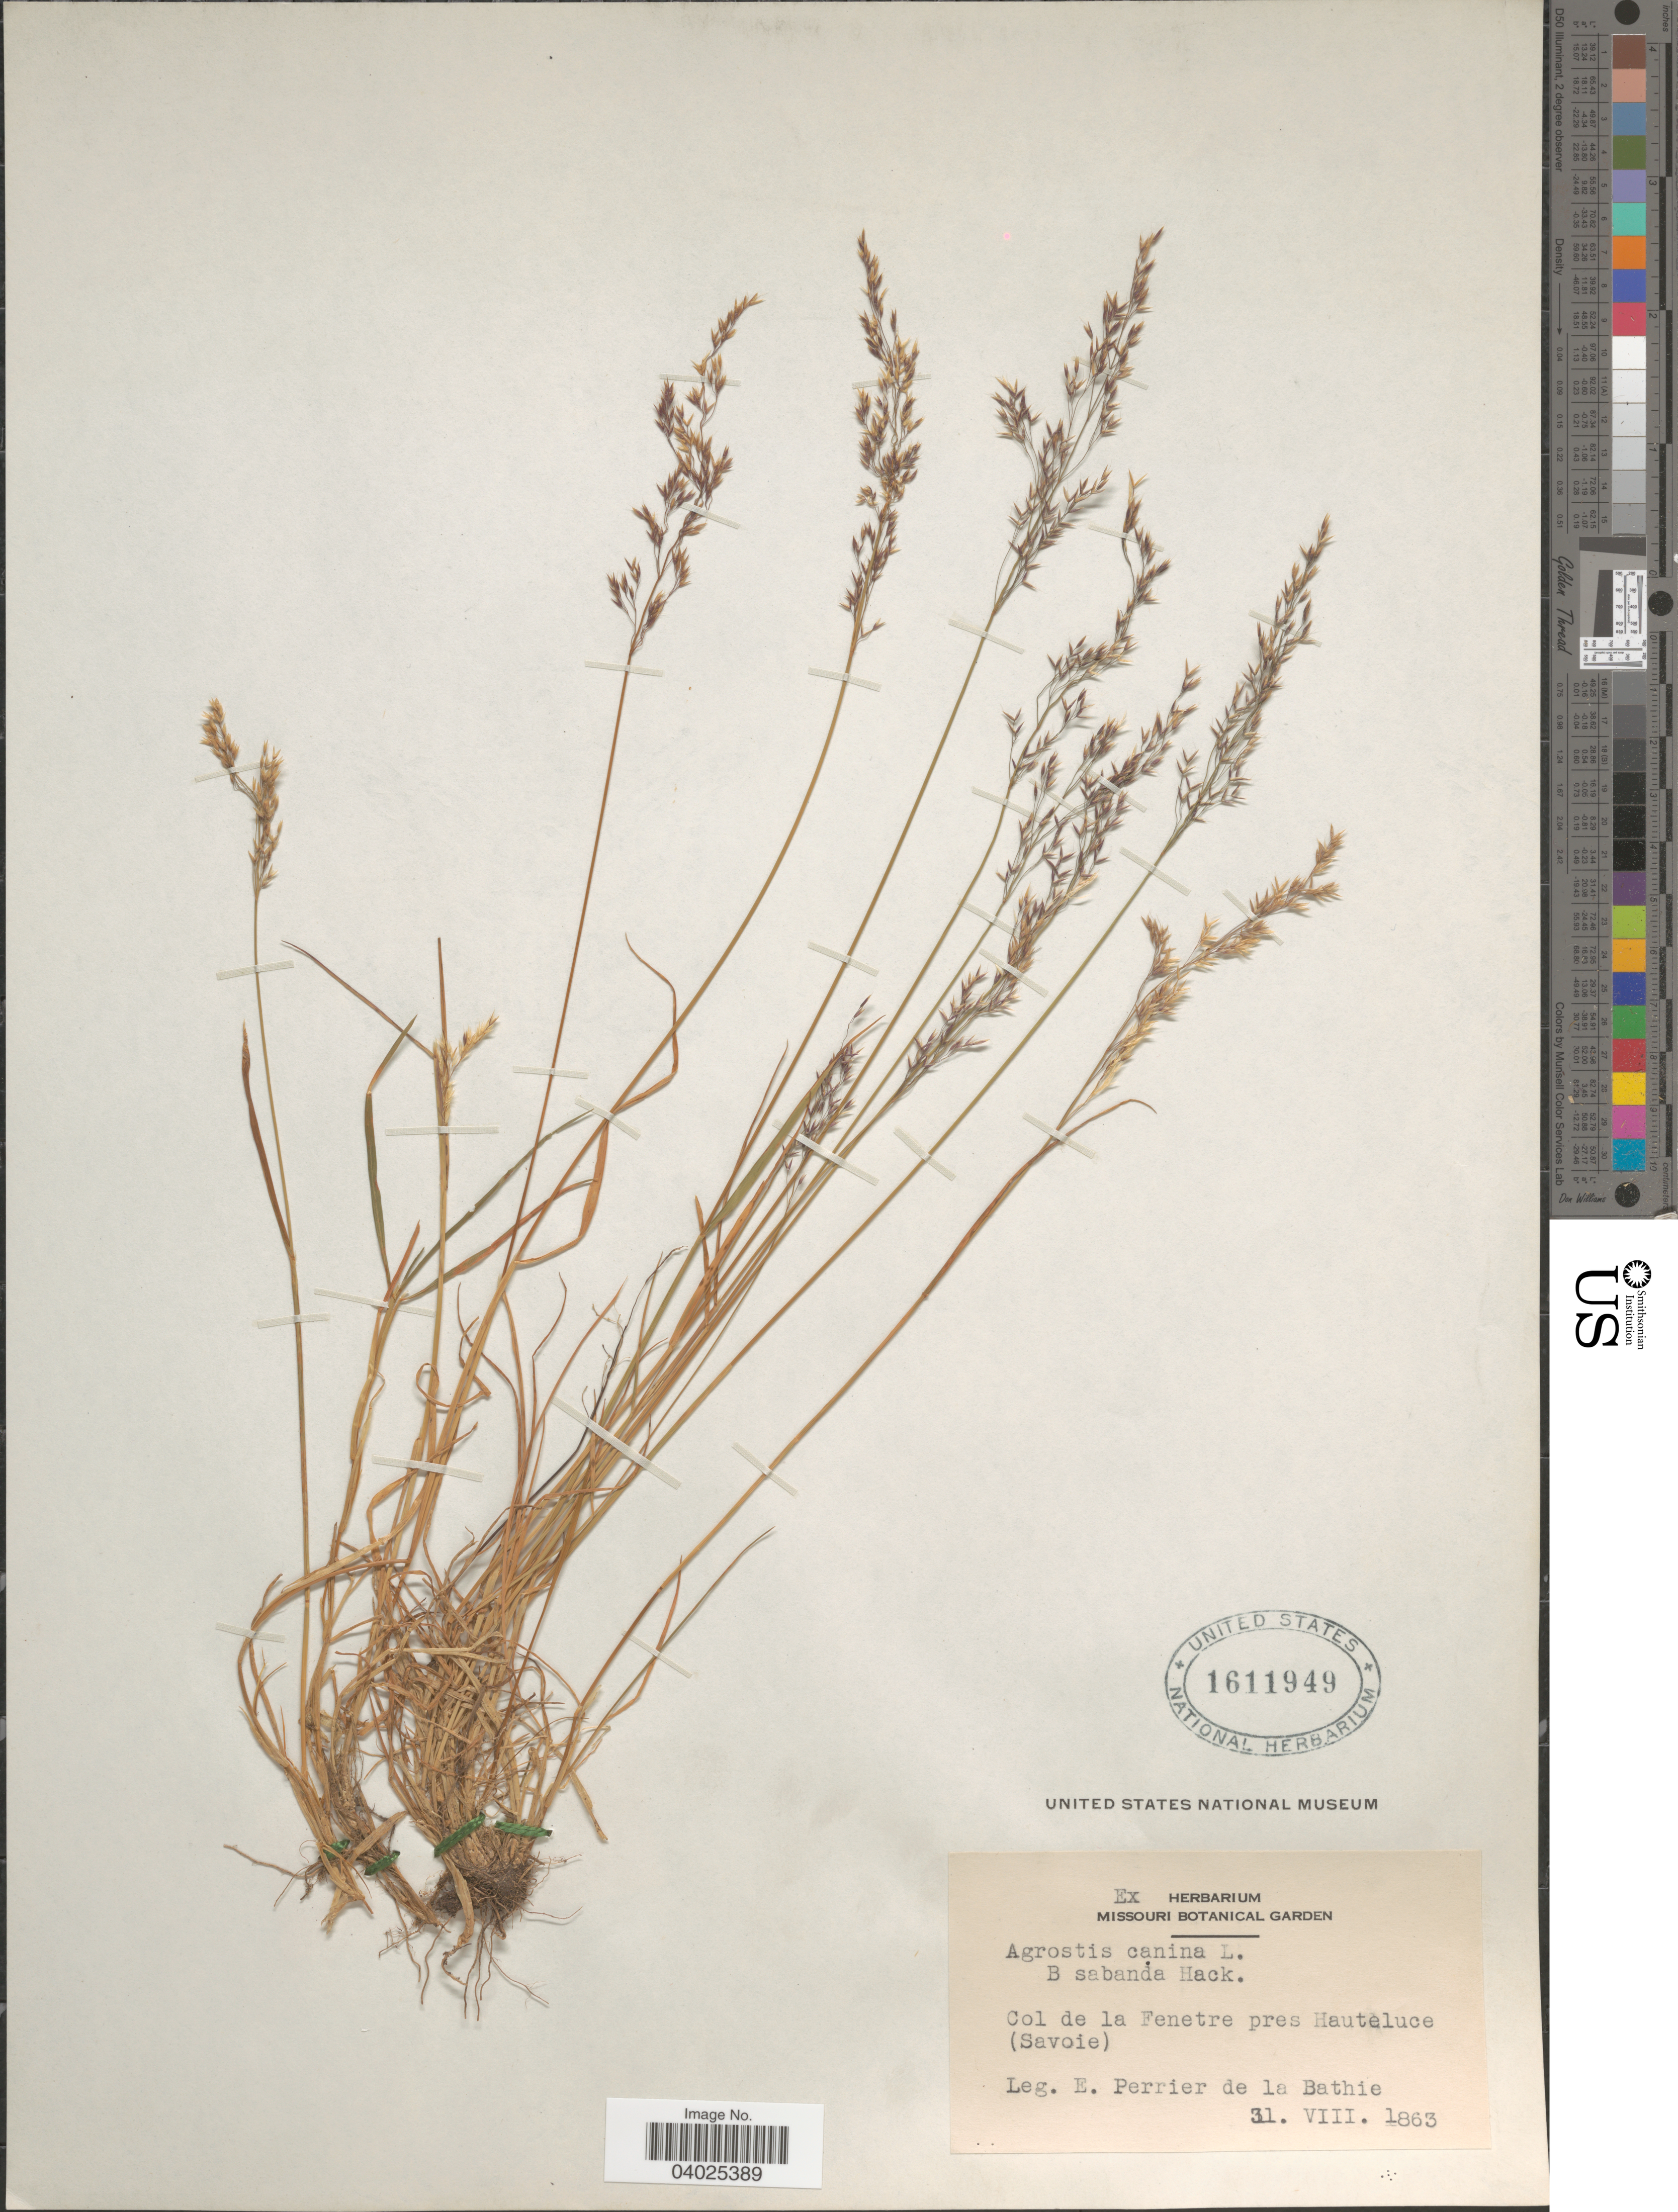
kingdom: Plantae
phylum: Tracheophyta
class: Liliopsida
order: Poales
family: Poaceae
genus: Agrostis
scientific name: Agrostis canina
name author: L.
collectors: E. Perrier de la Bâthie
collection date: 1863-08-31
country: France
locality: Col de la Fenetre pres Hauteluce (Savoie).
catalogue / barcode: US 1611949